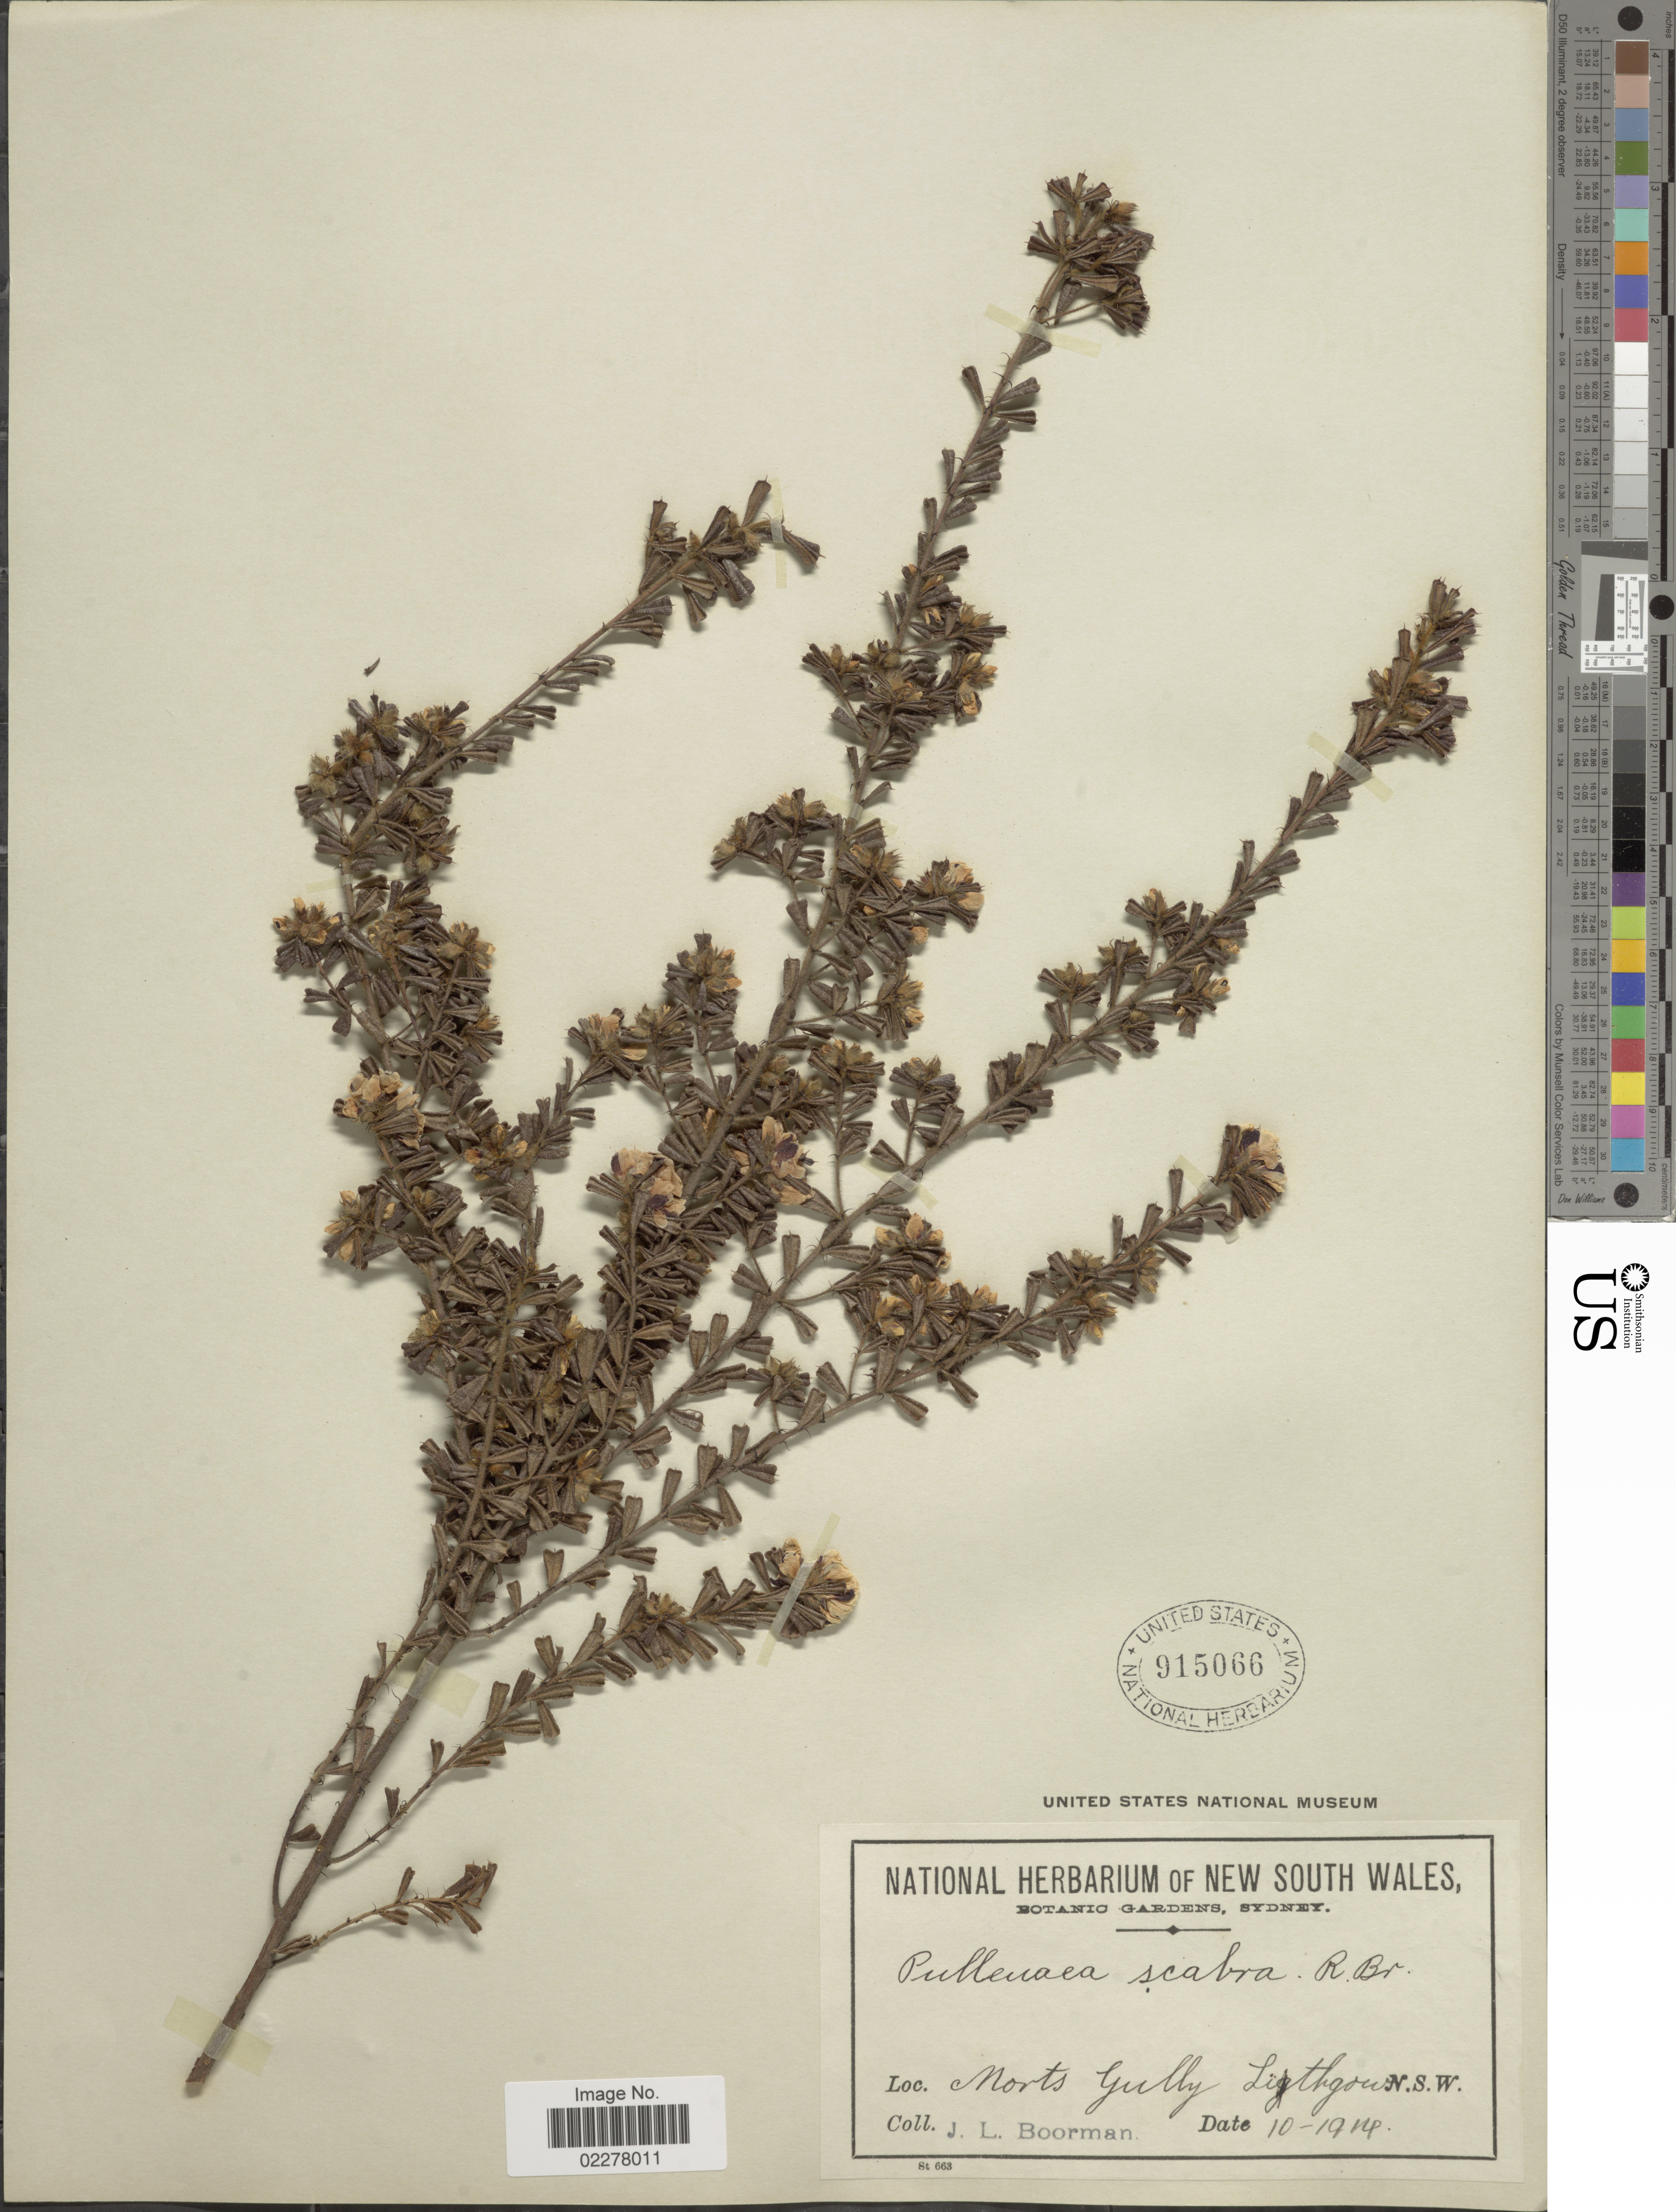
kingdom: Plantae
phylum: Tracheophyta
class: Magnoliopsida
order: Fabales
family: Fabaceae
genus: Pultenaea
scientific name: Pultenaea scabra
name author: R. Br.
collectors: J. Boorman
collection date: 1914-10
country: Australia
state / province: New South Wales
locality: Morts Gully Lithgow N.S.W.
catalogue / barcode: US 915066